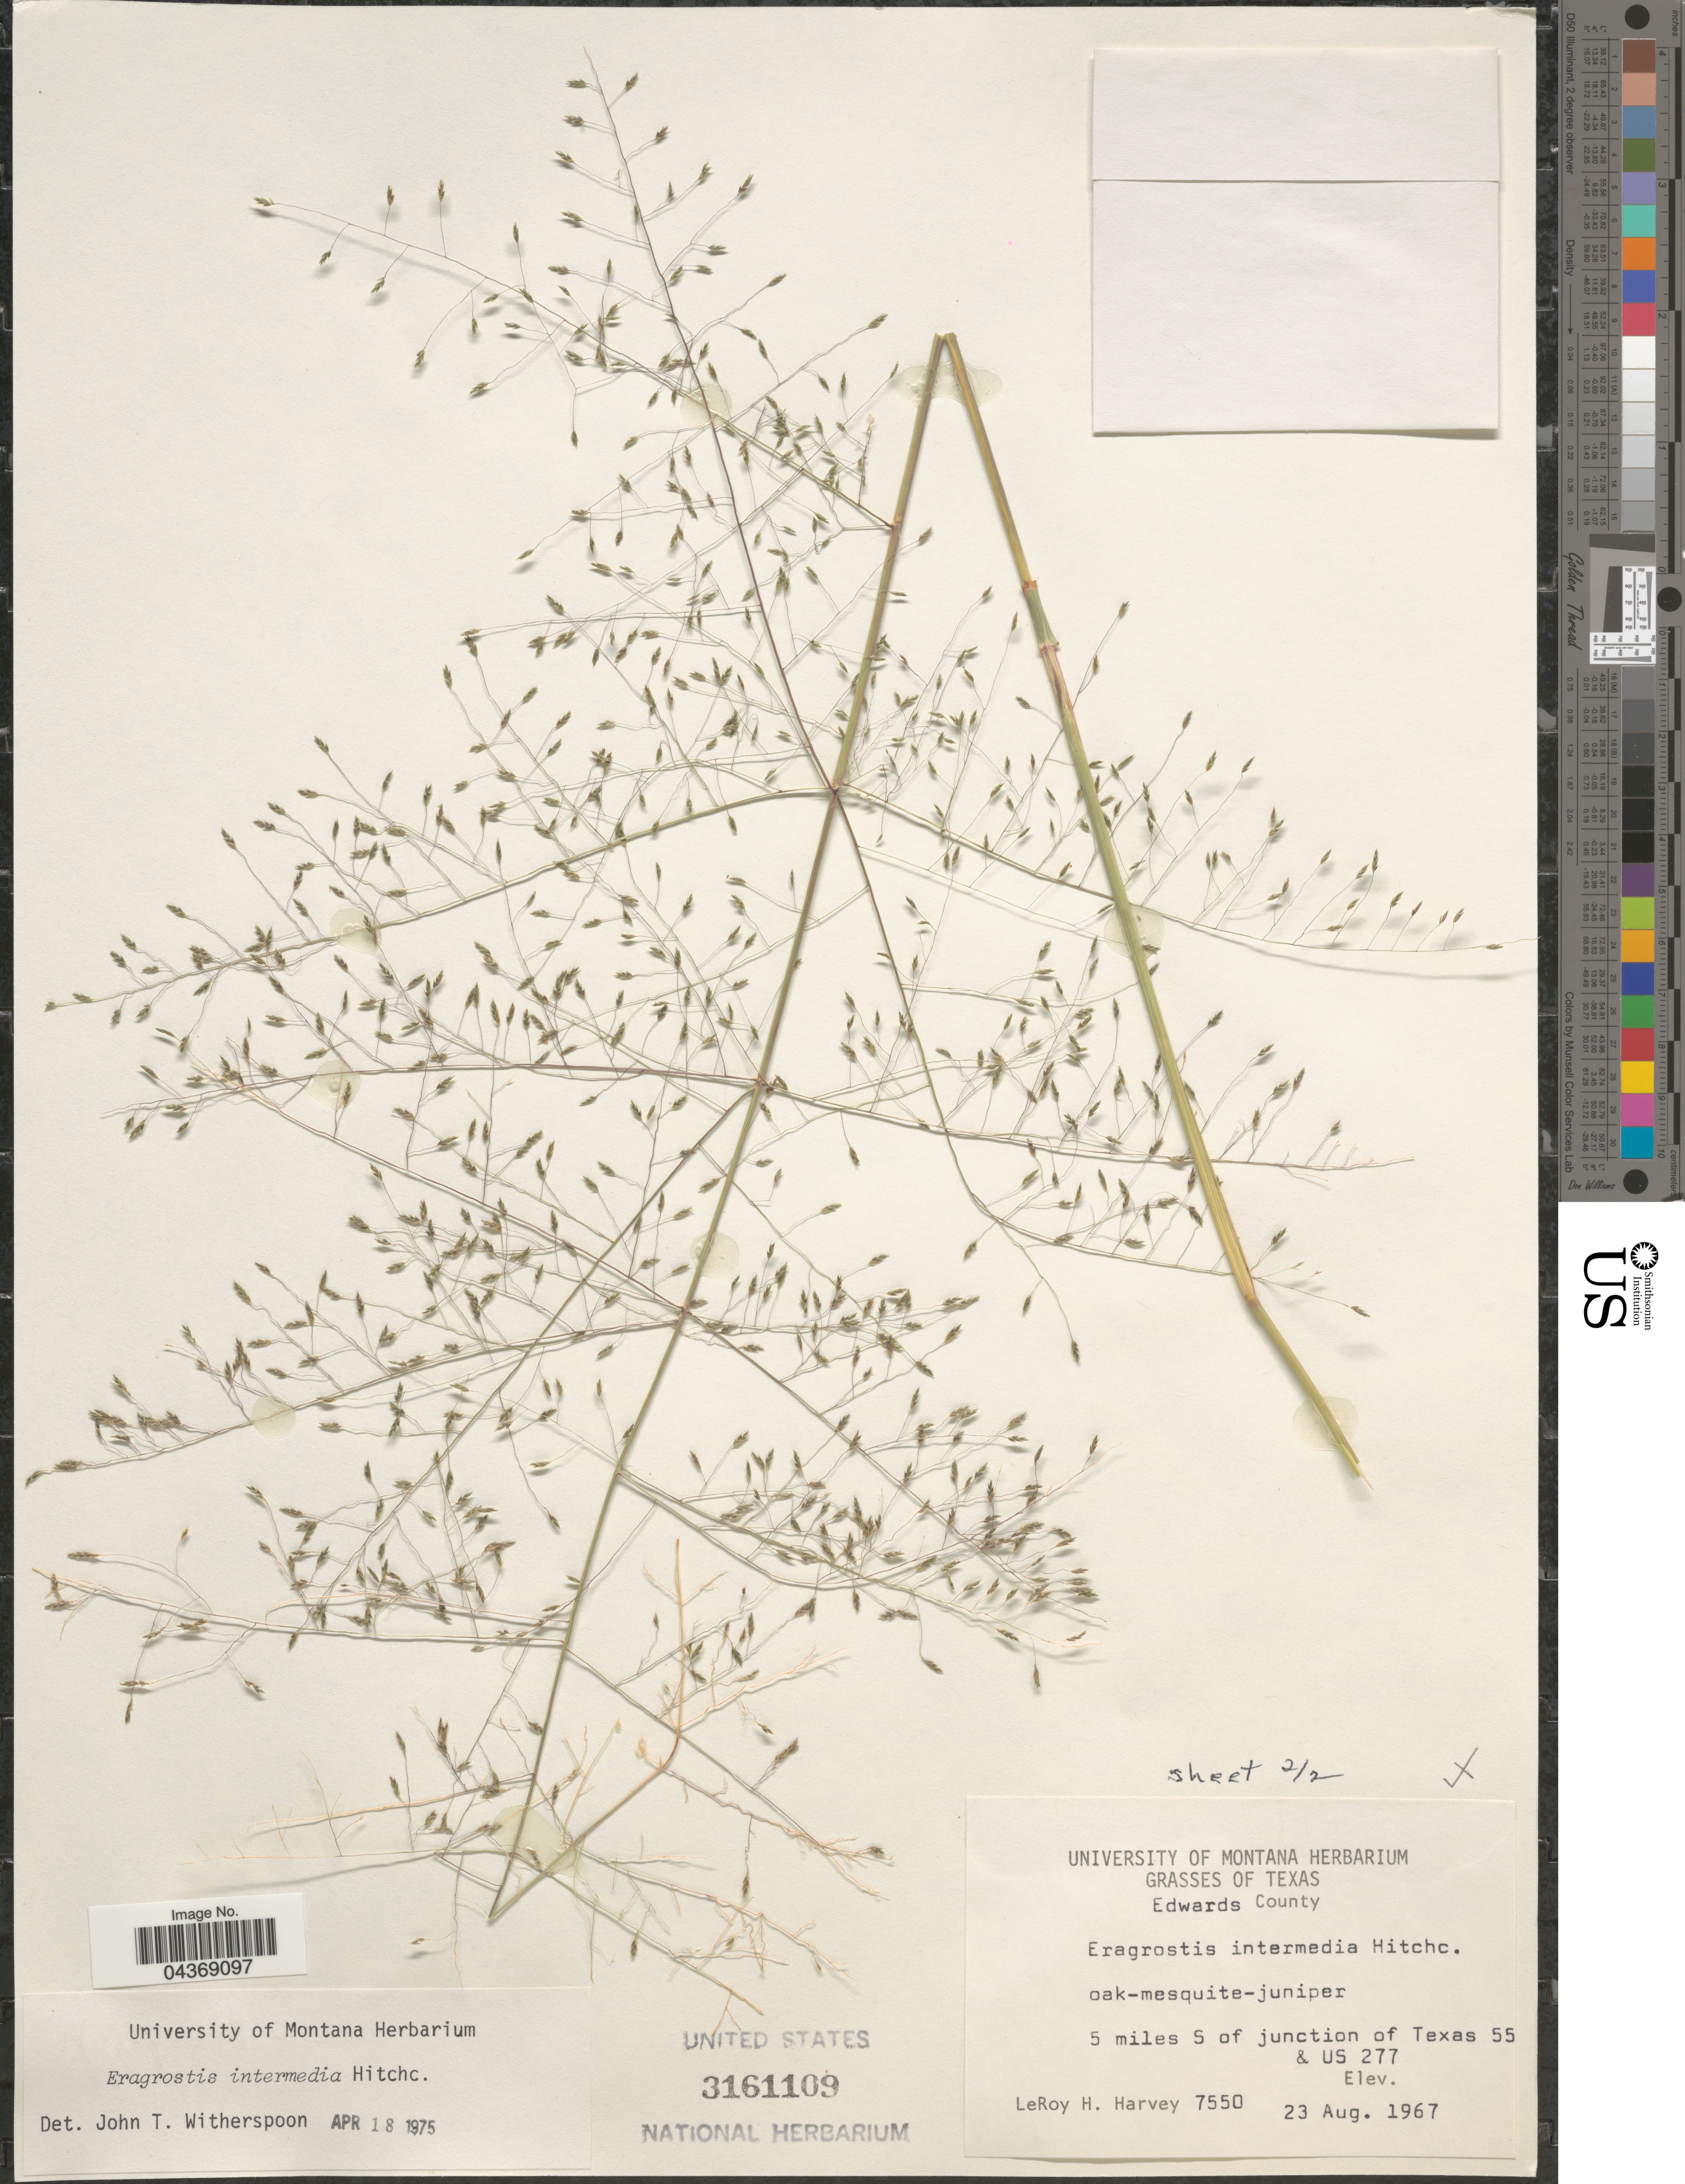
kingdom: Plantae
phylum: Tracheophyta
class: Liliopsida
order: Poales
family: Poaceae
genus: Eragrostis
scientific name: Eragrostis intermedia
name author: Hitchc.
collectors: L. H. Harvey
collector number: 7550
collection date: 1967-08-23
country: United States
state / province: Texas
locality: Edwards County. Oak-mesquite-juniper. 5 miles S of junction of Texas 55 & US 277.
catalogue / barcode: US 3161109